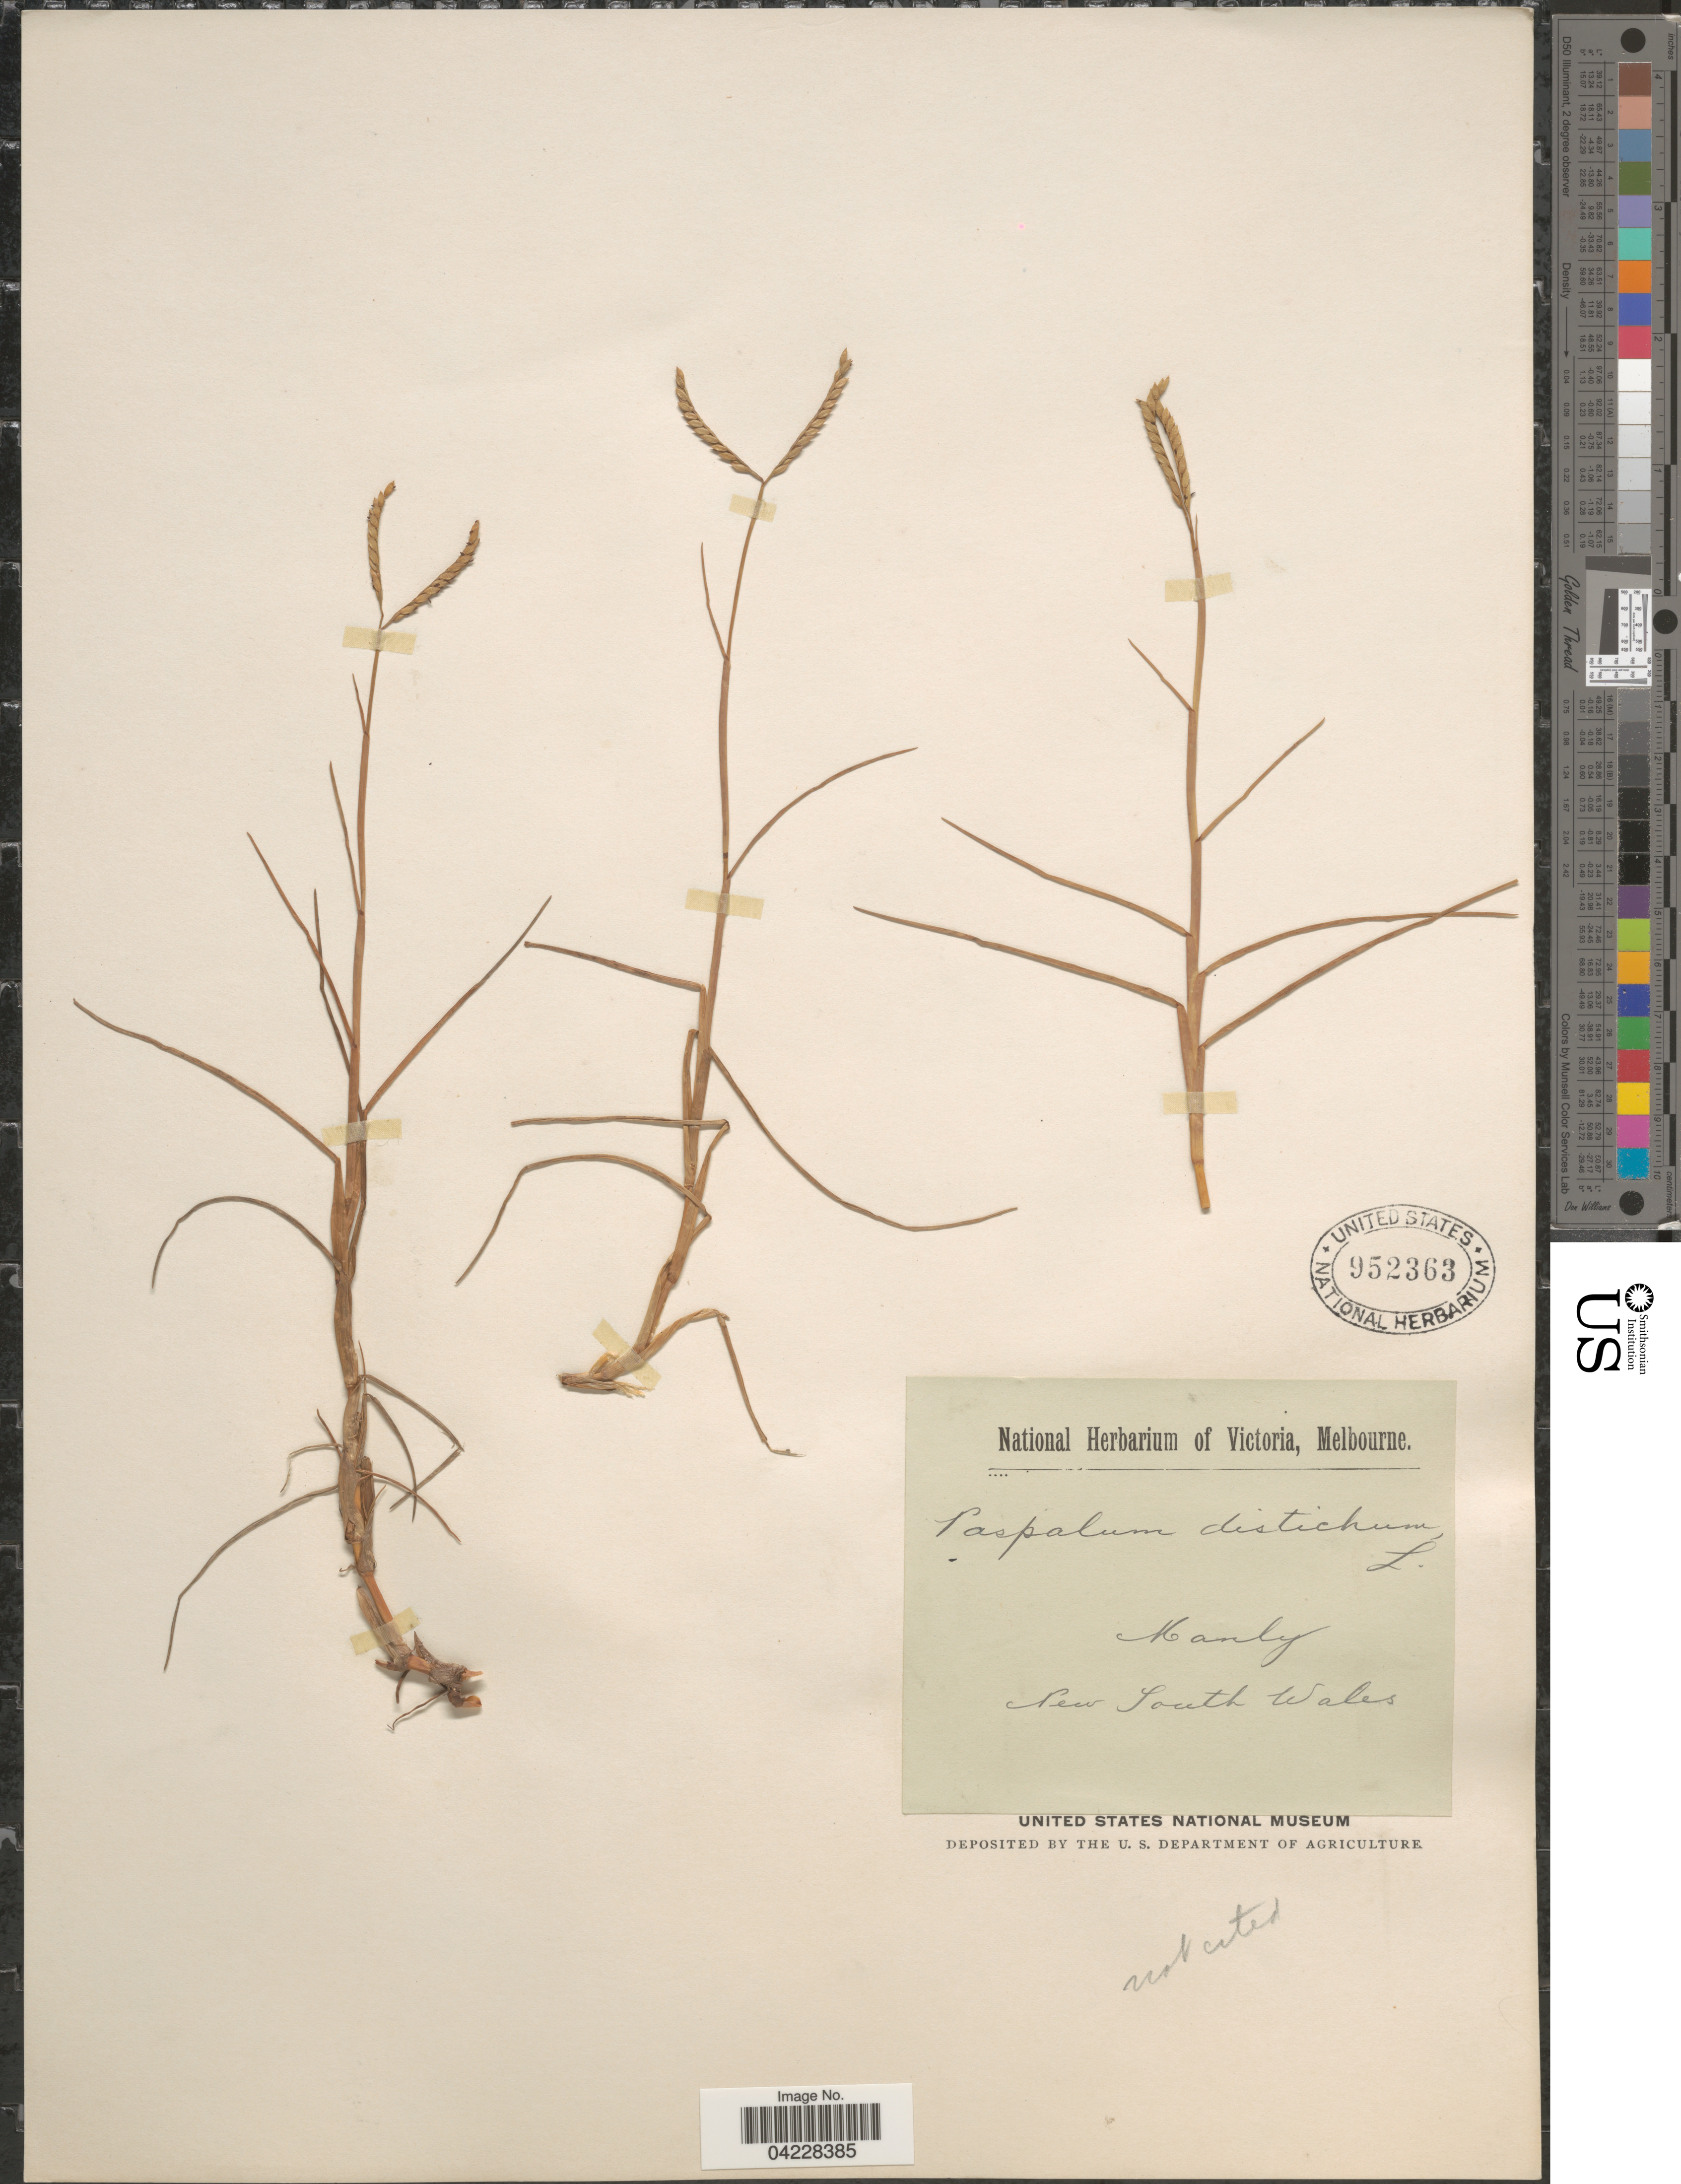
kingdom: Plantae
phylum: Tracheophyta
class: Liliopsida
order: Poales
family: Poaceae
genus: Paspalum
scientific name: Paspalum distichum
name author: L.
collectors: Ex herb. Victoria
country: Australia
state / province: New South Wales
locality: Manly.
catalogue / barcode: US 952363